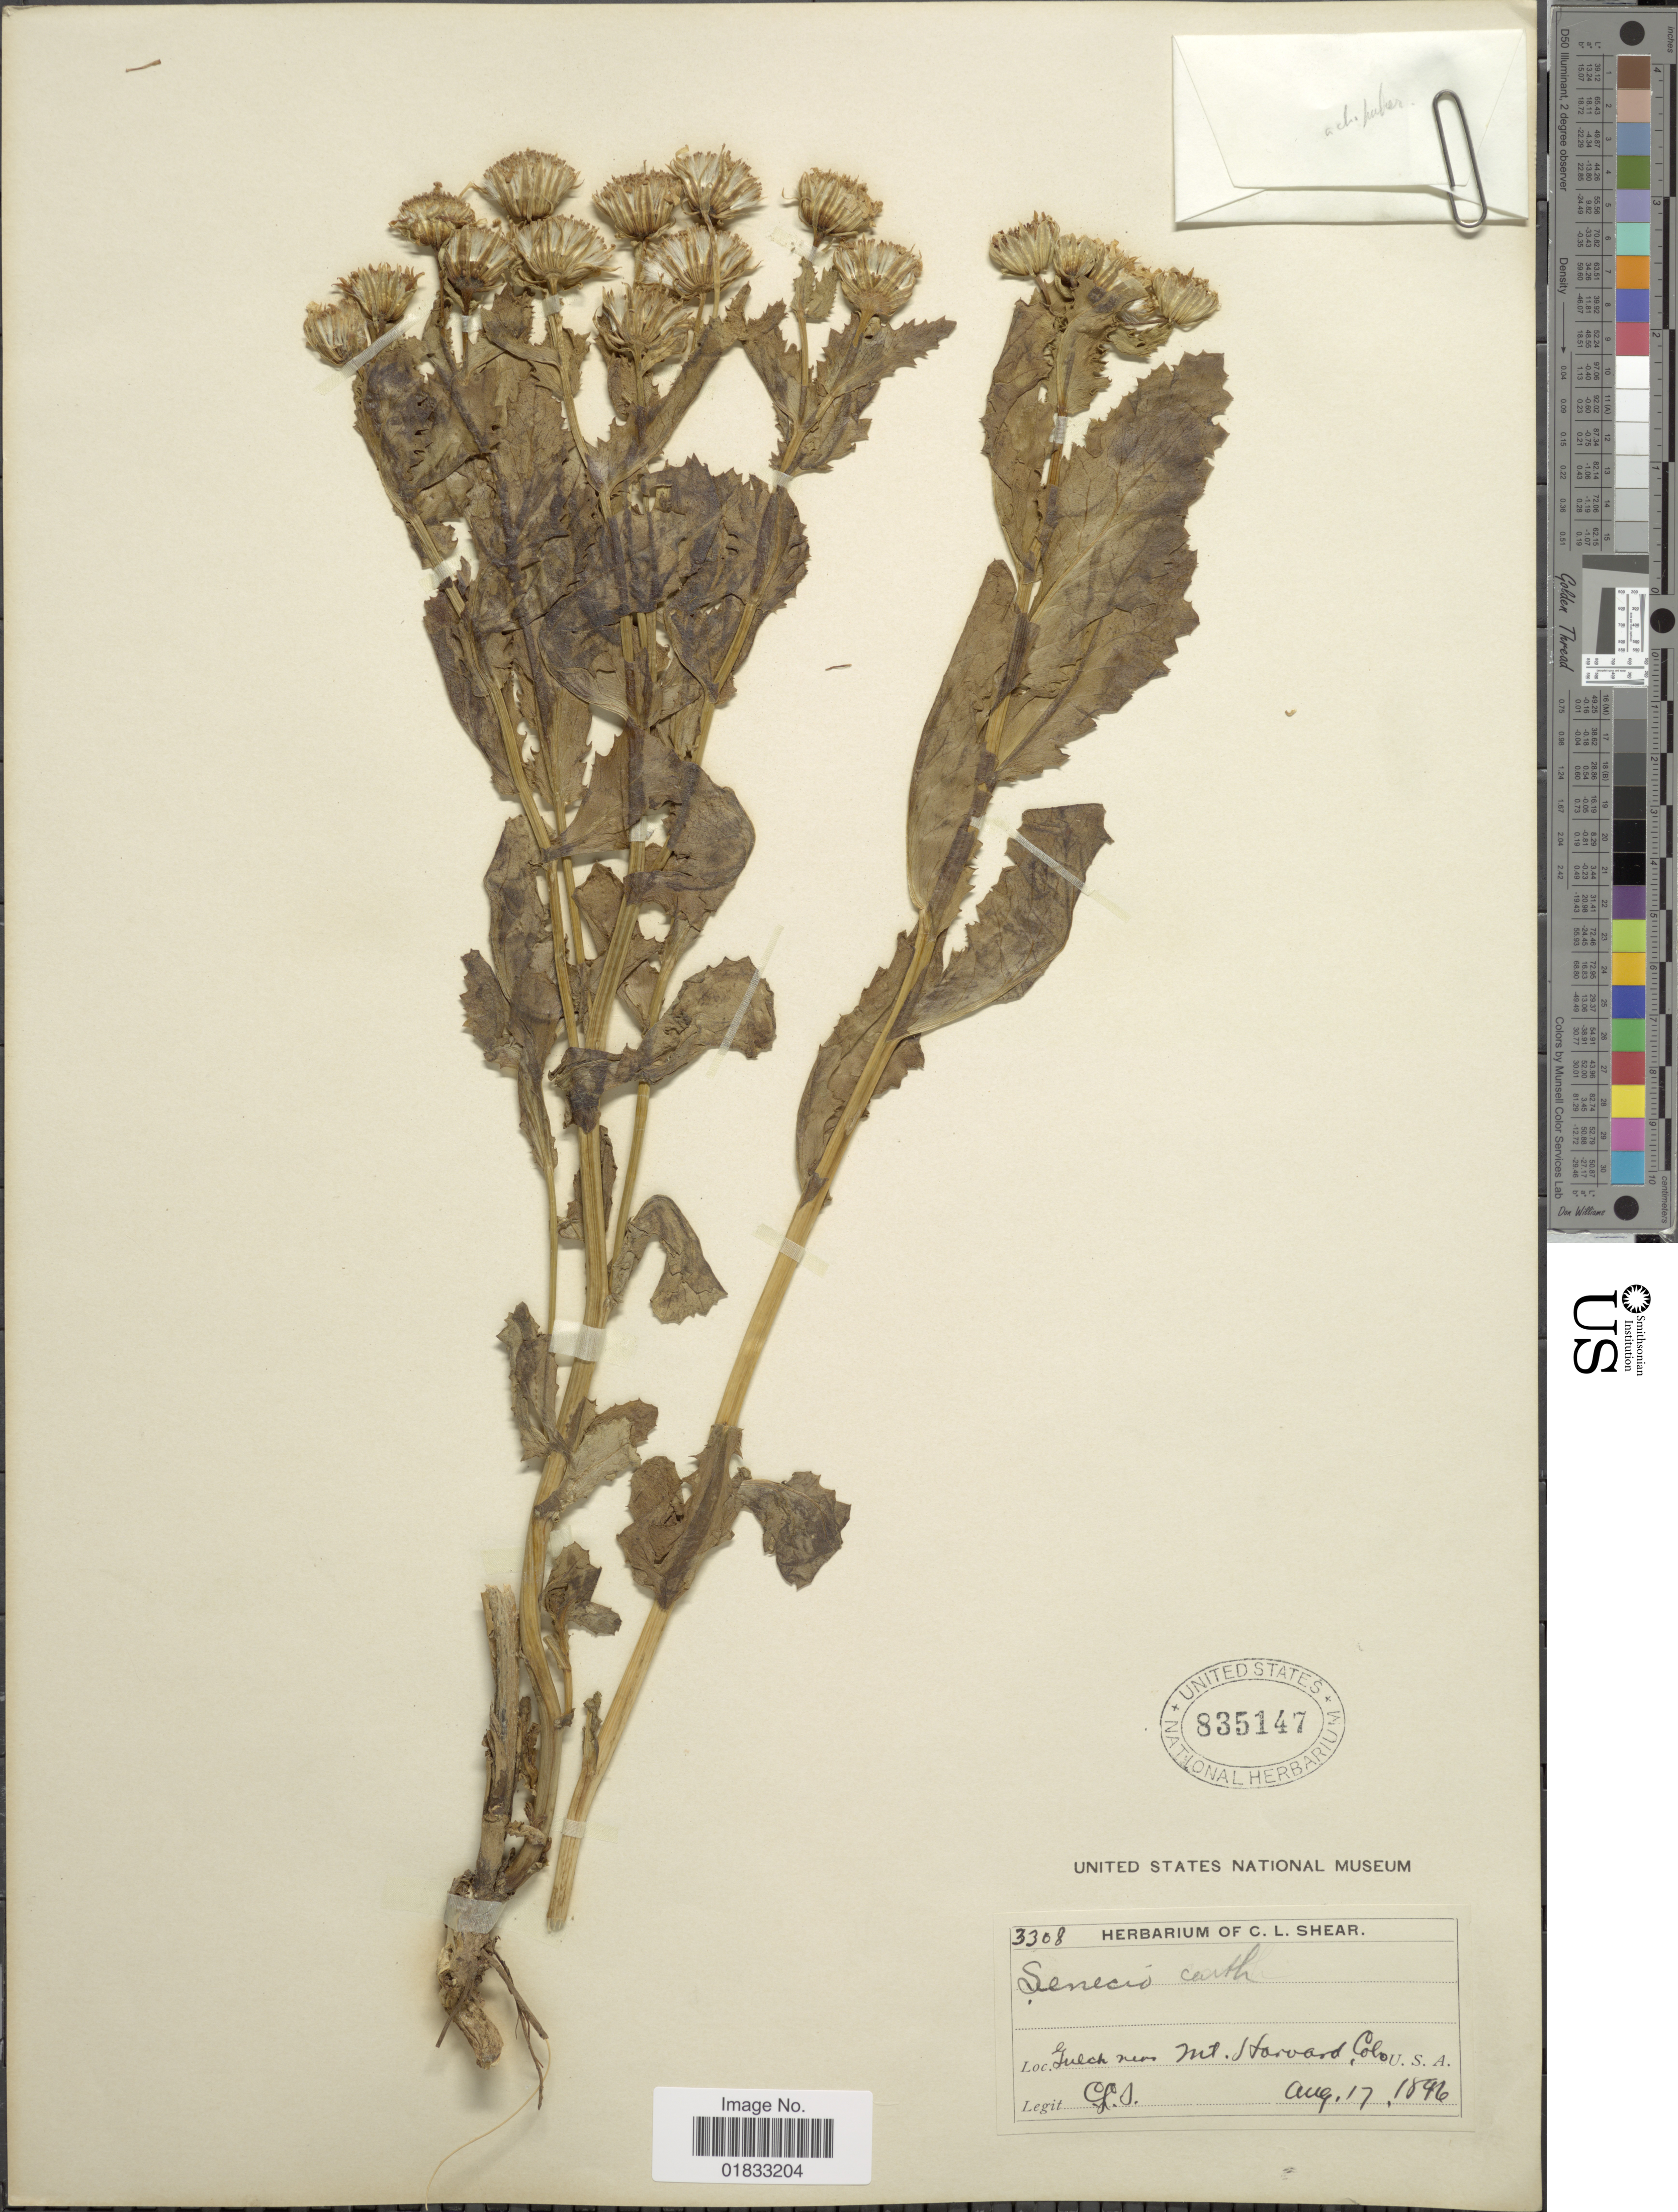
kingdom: Plantae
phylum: Tracheophyta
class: Magnoliopsida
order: Asterales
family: Asteraceae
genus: Senecio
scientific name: Senecio fremontii var. blitoides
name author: (Greene) Cronq.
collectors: C. L. Shear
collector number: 3308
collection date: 1846-08-17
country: United States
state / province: Colorado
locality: Gulch near Mt. Howard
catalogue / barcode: US 835147